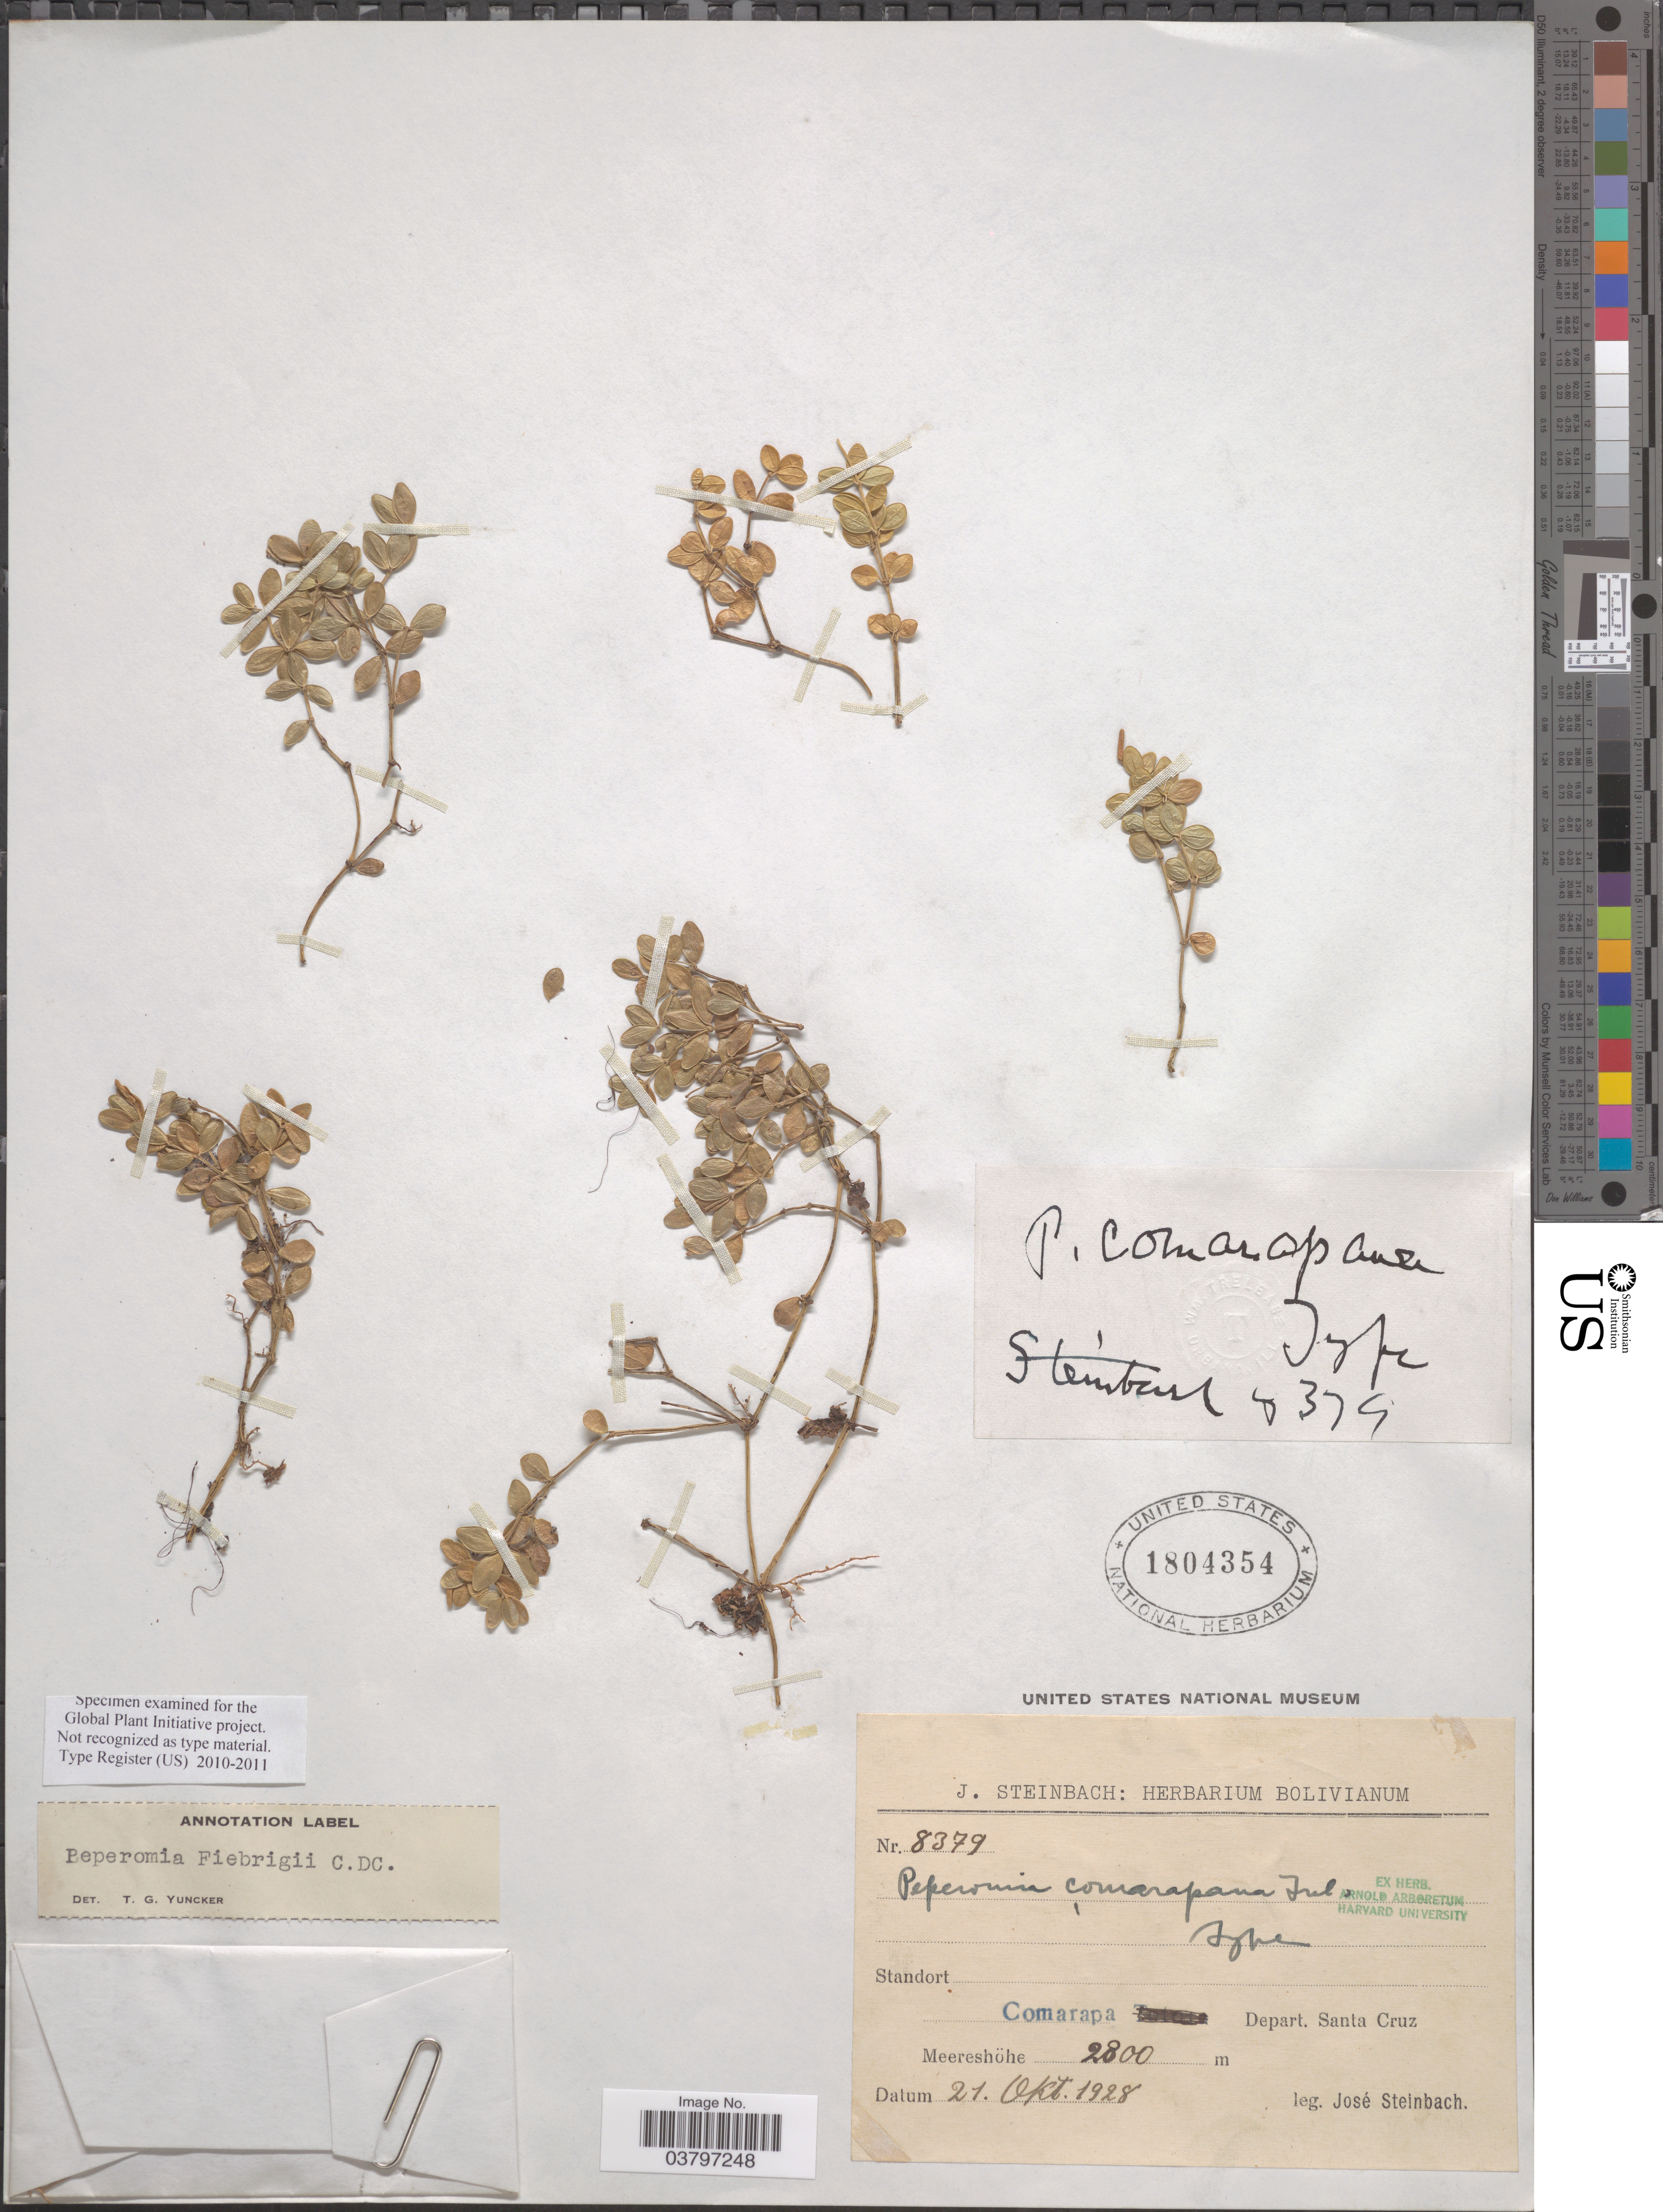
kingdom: Plantae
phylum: Tracheophyta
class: Magnoliopsida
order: Piperales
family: Piperaceae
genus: Peperomia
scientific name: Peperomia fiebrigii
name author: C. DC.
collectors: J. Steinbach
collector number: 8379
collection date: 1928-10-21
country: Bolivia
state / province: Santa Cruz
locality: Comarapa. Depart. Santa Cruz.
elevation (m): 2800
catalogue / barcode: US 1804354